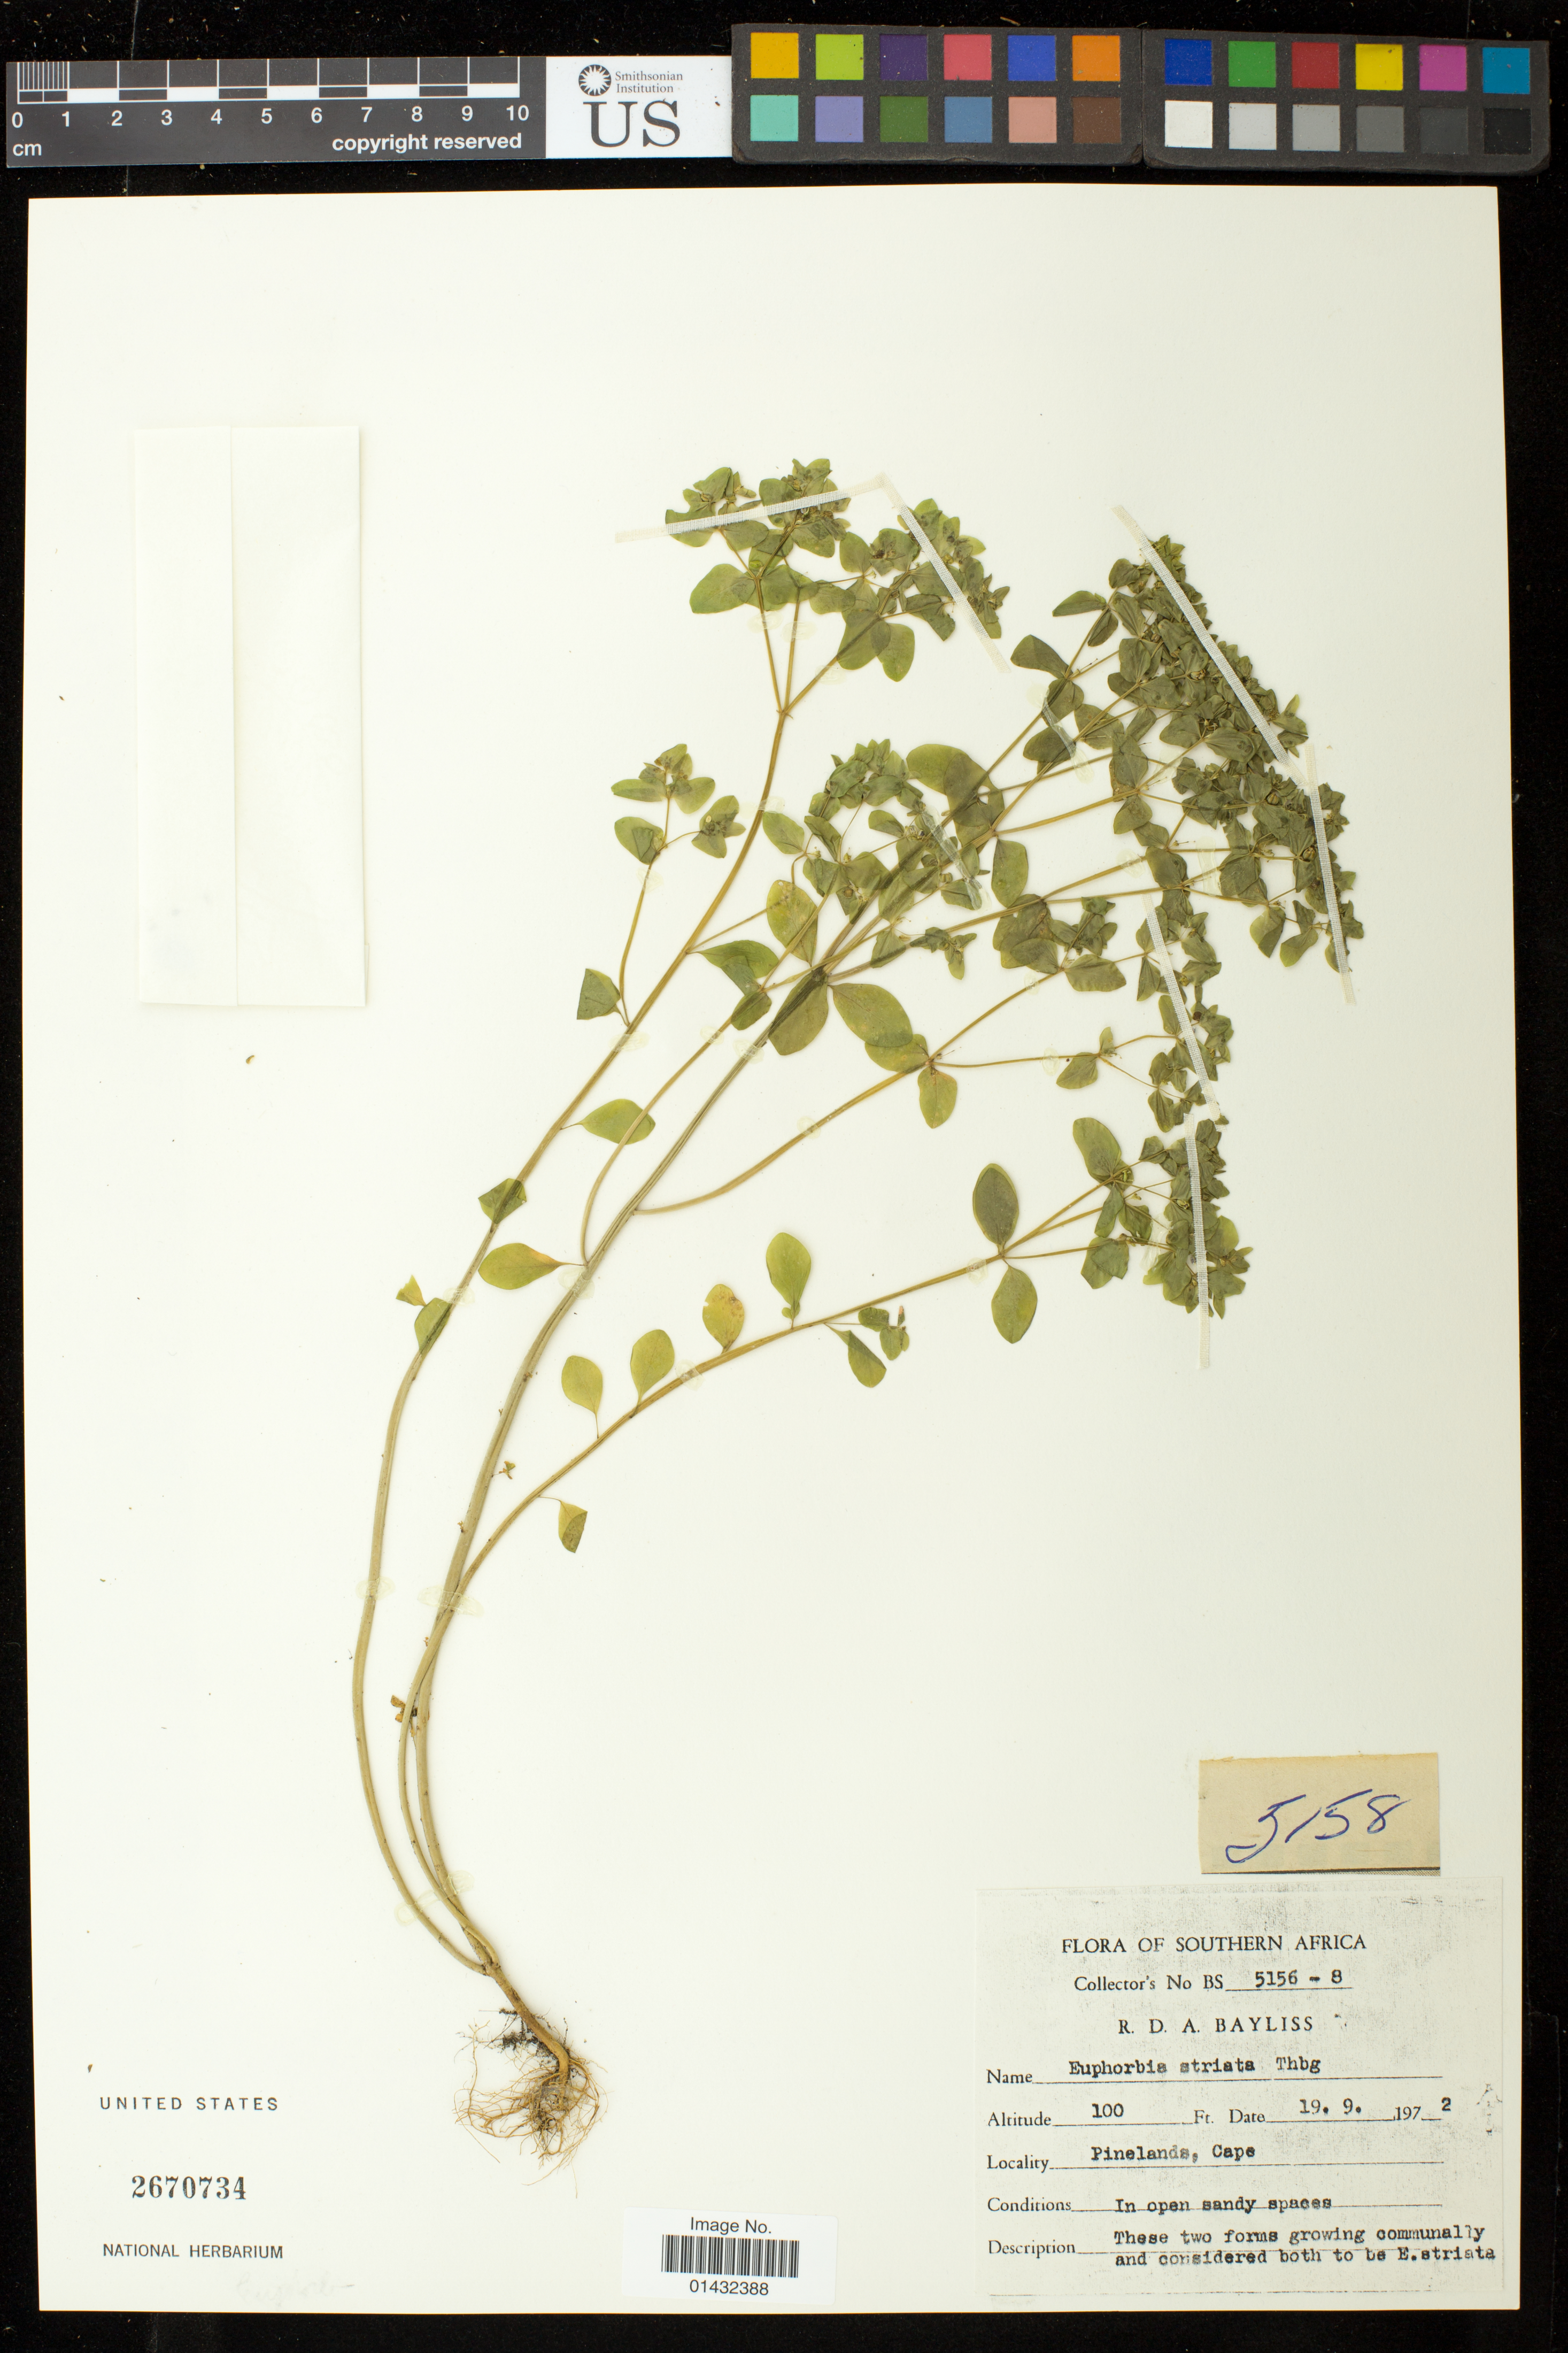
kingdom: Plantae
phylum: Tracheophyta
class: Magnoliopsida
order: Malpighiales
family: Euphorbiaceae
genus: Euphorbia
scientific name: Euphorbia striata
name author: Boiss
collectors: R. Bayliss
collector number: BS 5156-8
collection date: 1972-09-19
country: South Africa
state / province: Western Cape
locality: Pinelands, Cape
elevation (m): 30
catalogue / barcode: US 2670734